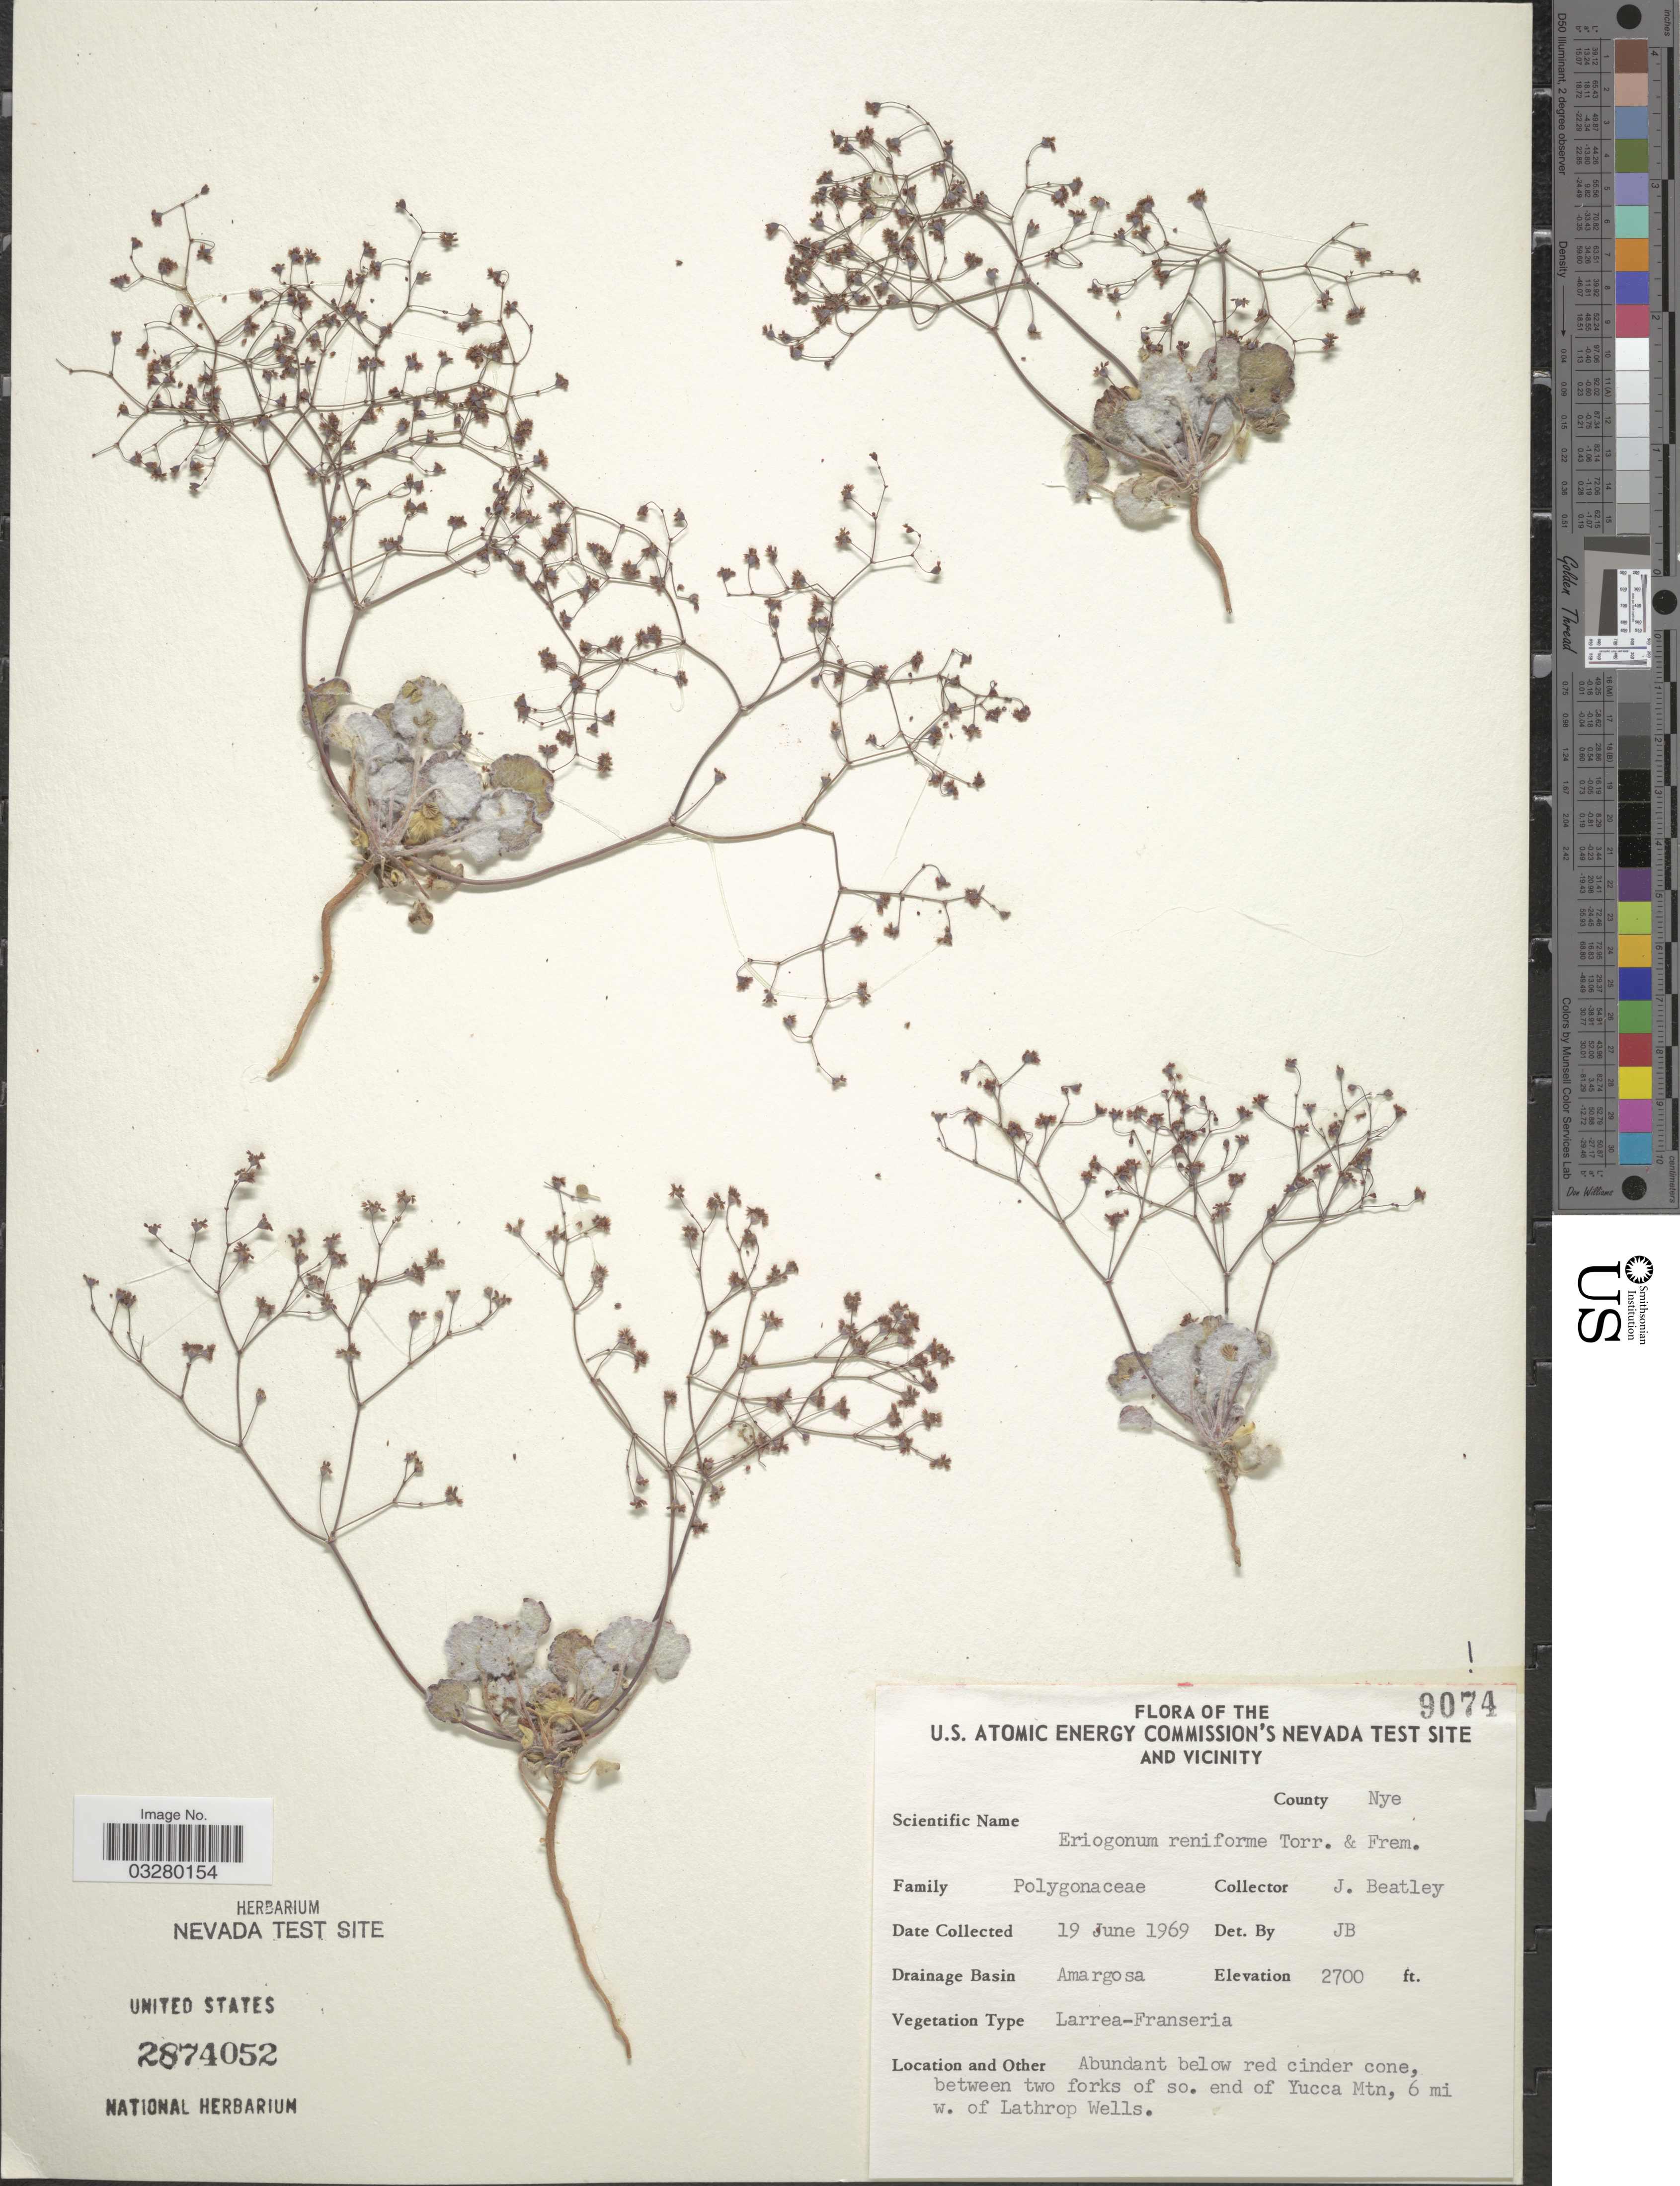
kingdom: Plantae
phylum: Tracheophyta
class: Magnoliopsida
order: Caryophyllales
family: Polygonaceae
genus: Eriogonum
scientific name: Eriogonum reniforme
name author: Torr. & Frém.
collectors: J. C. Beatley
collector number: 9074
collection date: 1969-06-19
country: United States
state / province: Nevada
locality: U.S. Atomic Energy Commission's Nevada Test Site and Vicinity. County Nye. Drainage Basin Amargosa. Below red cinder cone, between two forks of so. end of Yucca Mtn, 6 mi w. of Lathrop Wells.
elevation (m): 823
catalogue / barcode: US 2874052